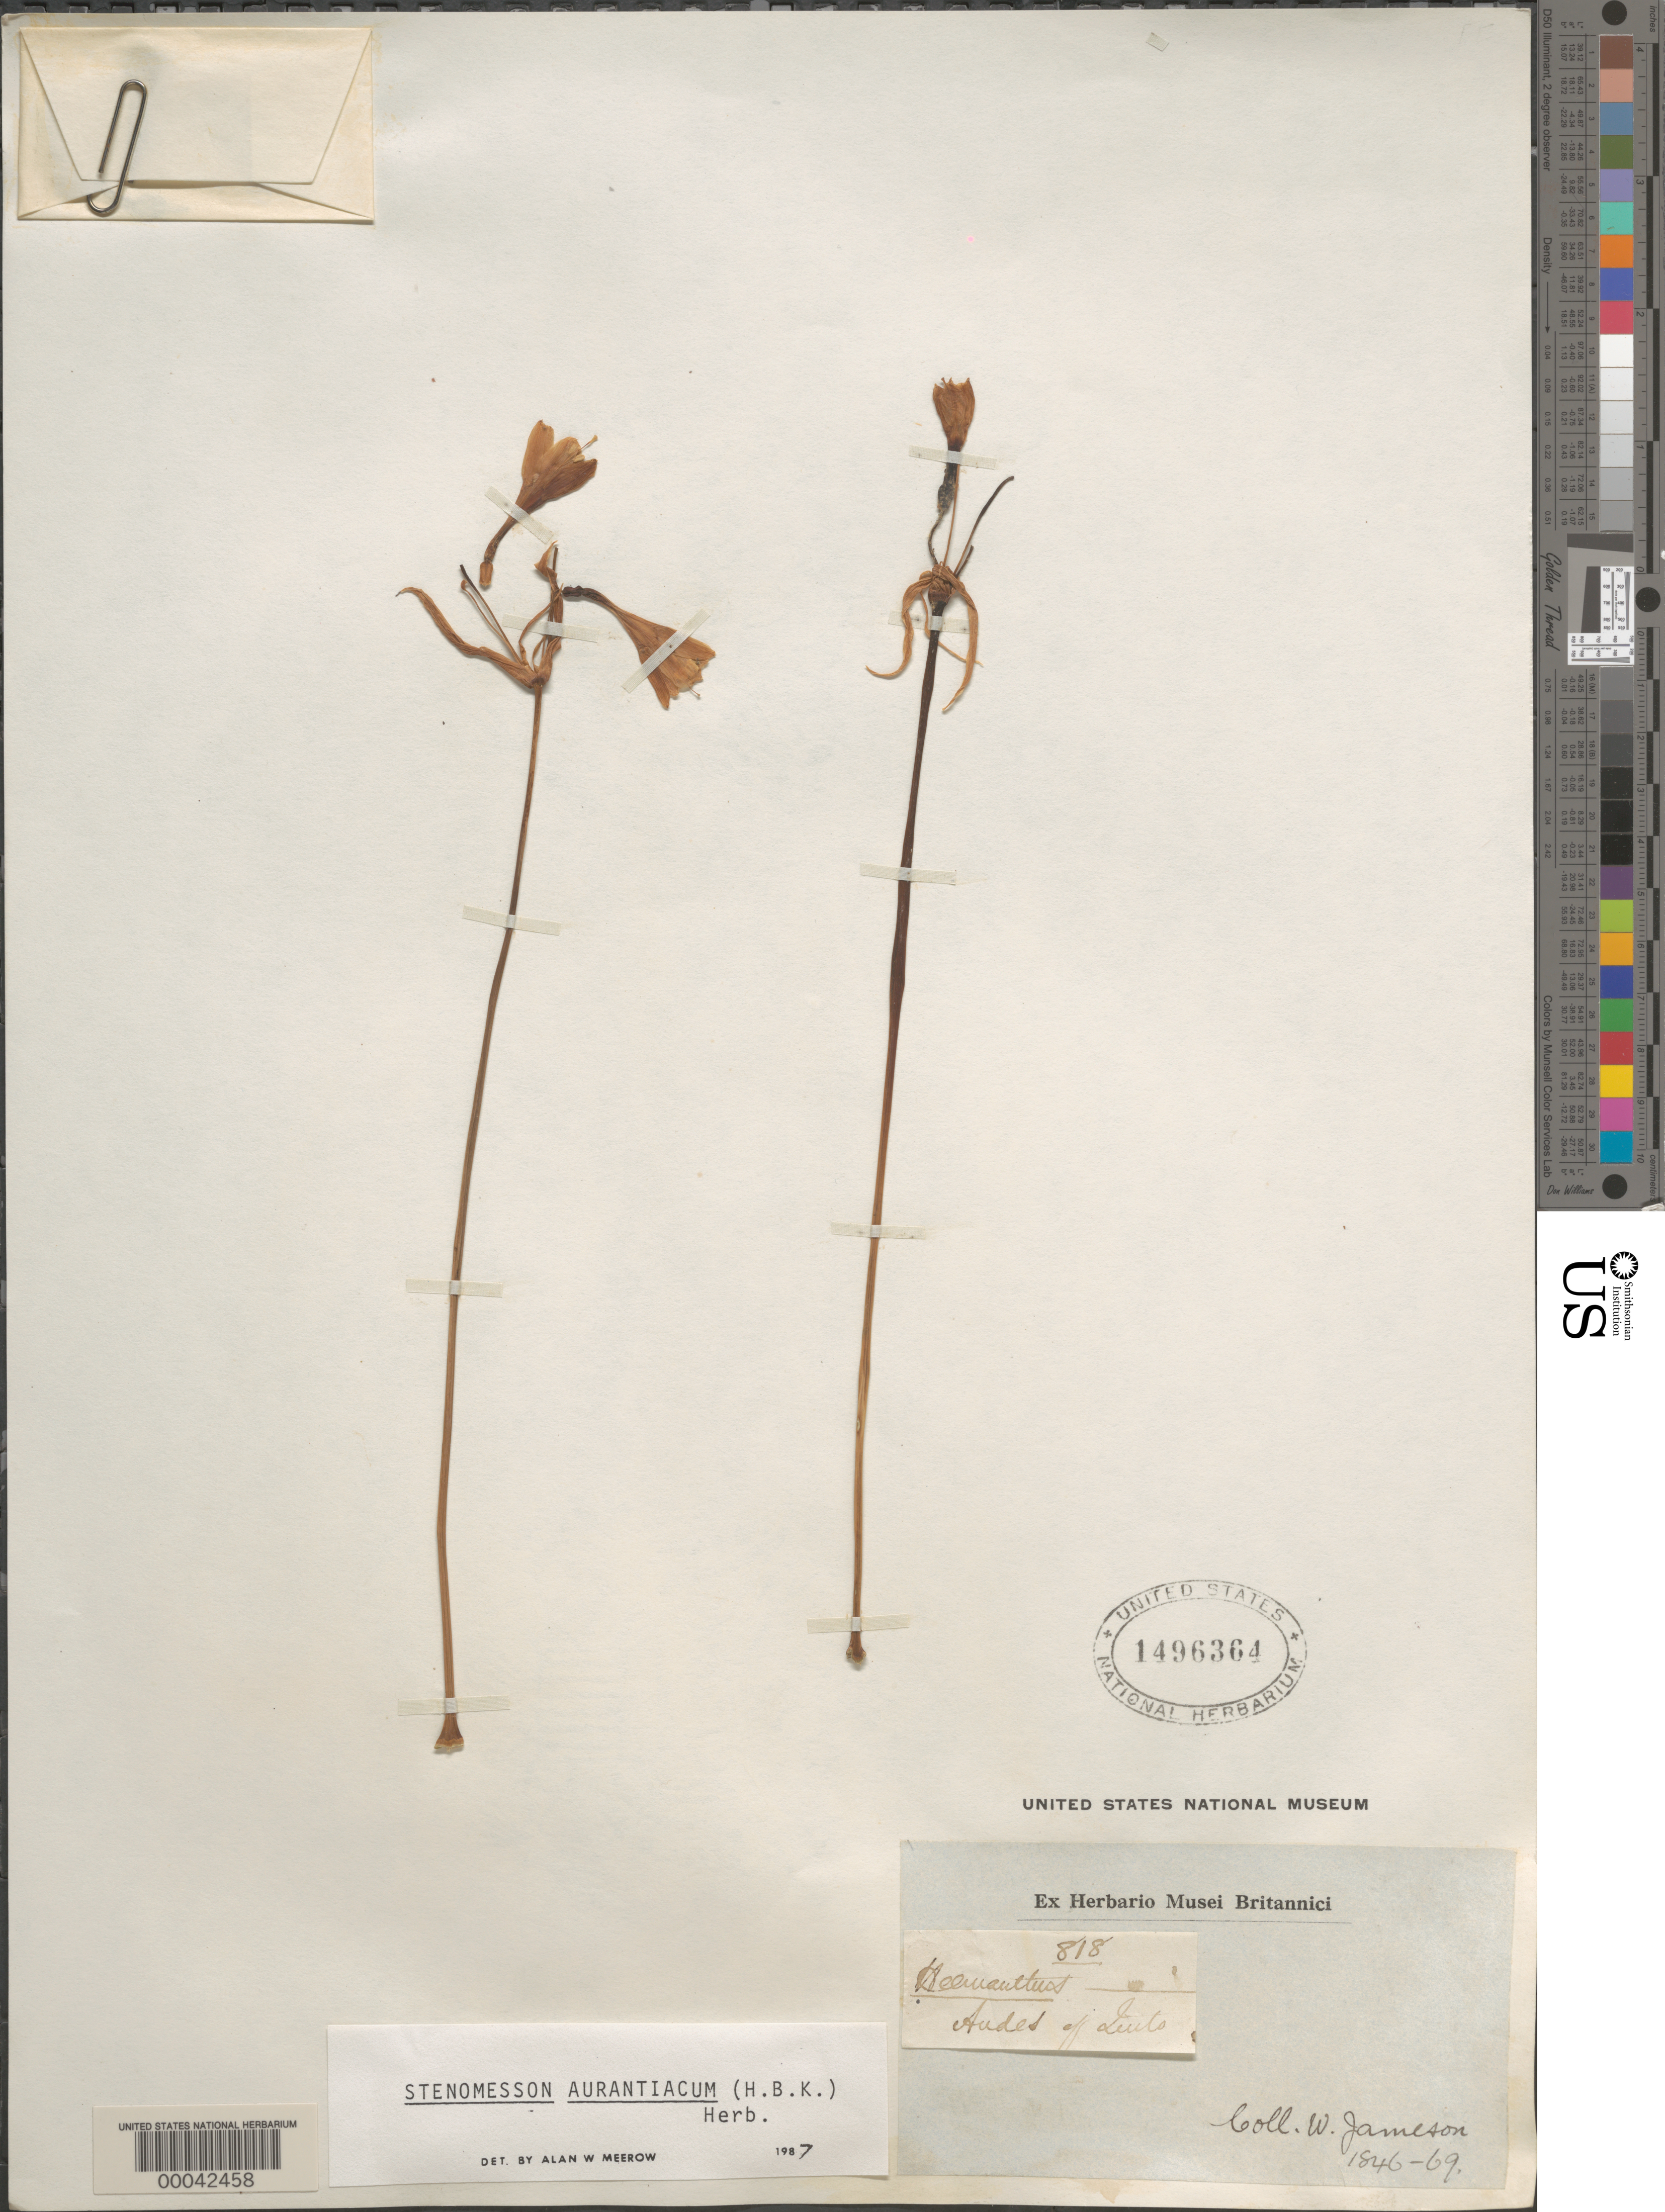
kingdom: Plantae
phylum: Tracheophyta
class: Liliopsida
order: Asparagales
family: Amaryllidaceae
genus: Stenomesson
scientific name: Stenomesson aurantiacum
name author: (Kunth) Herb.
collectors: W. Jameson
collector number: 818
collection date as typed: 1846 to -- -- 1869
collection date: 1846/1869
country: Germany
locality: Gorgenthal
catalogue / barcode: US 1496364